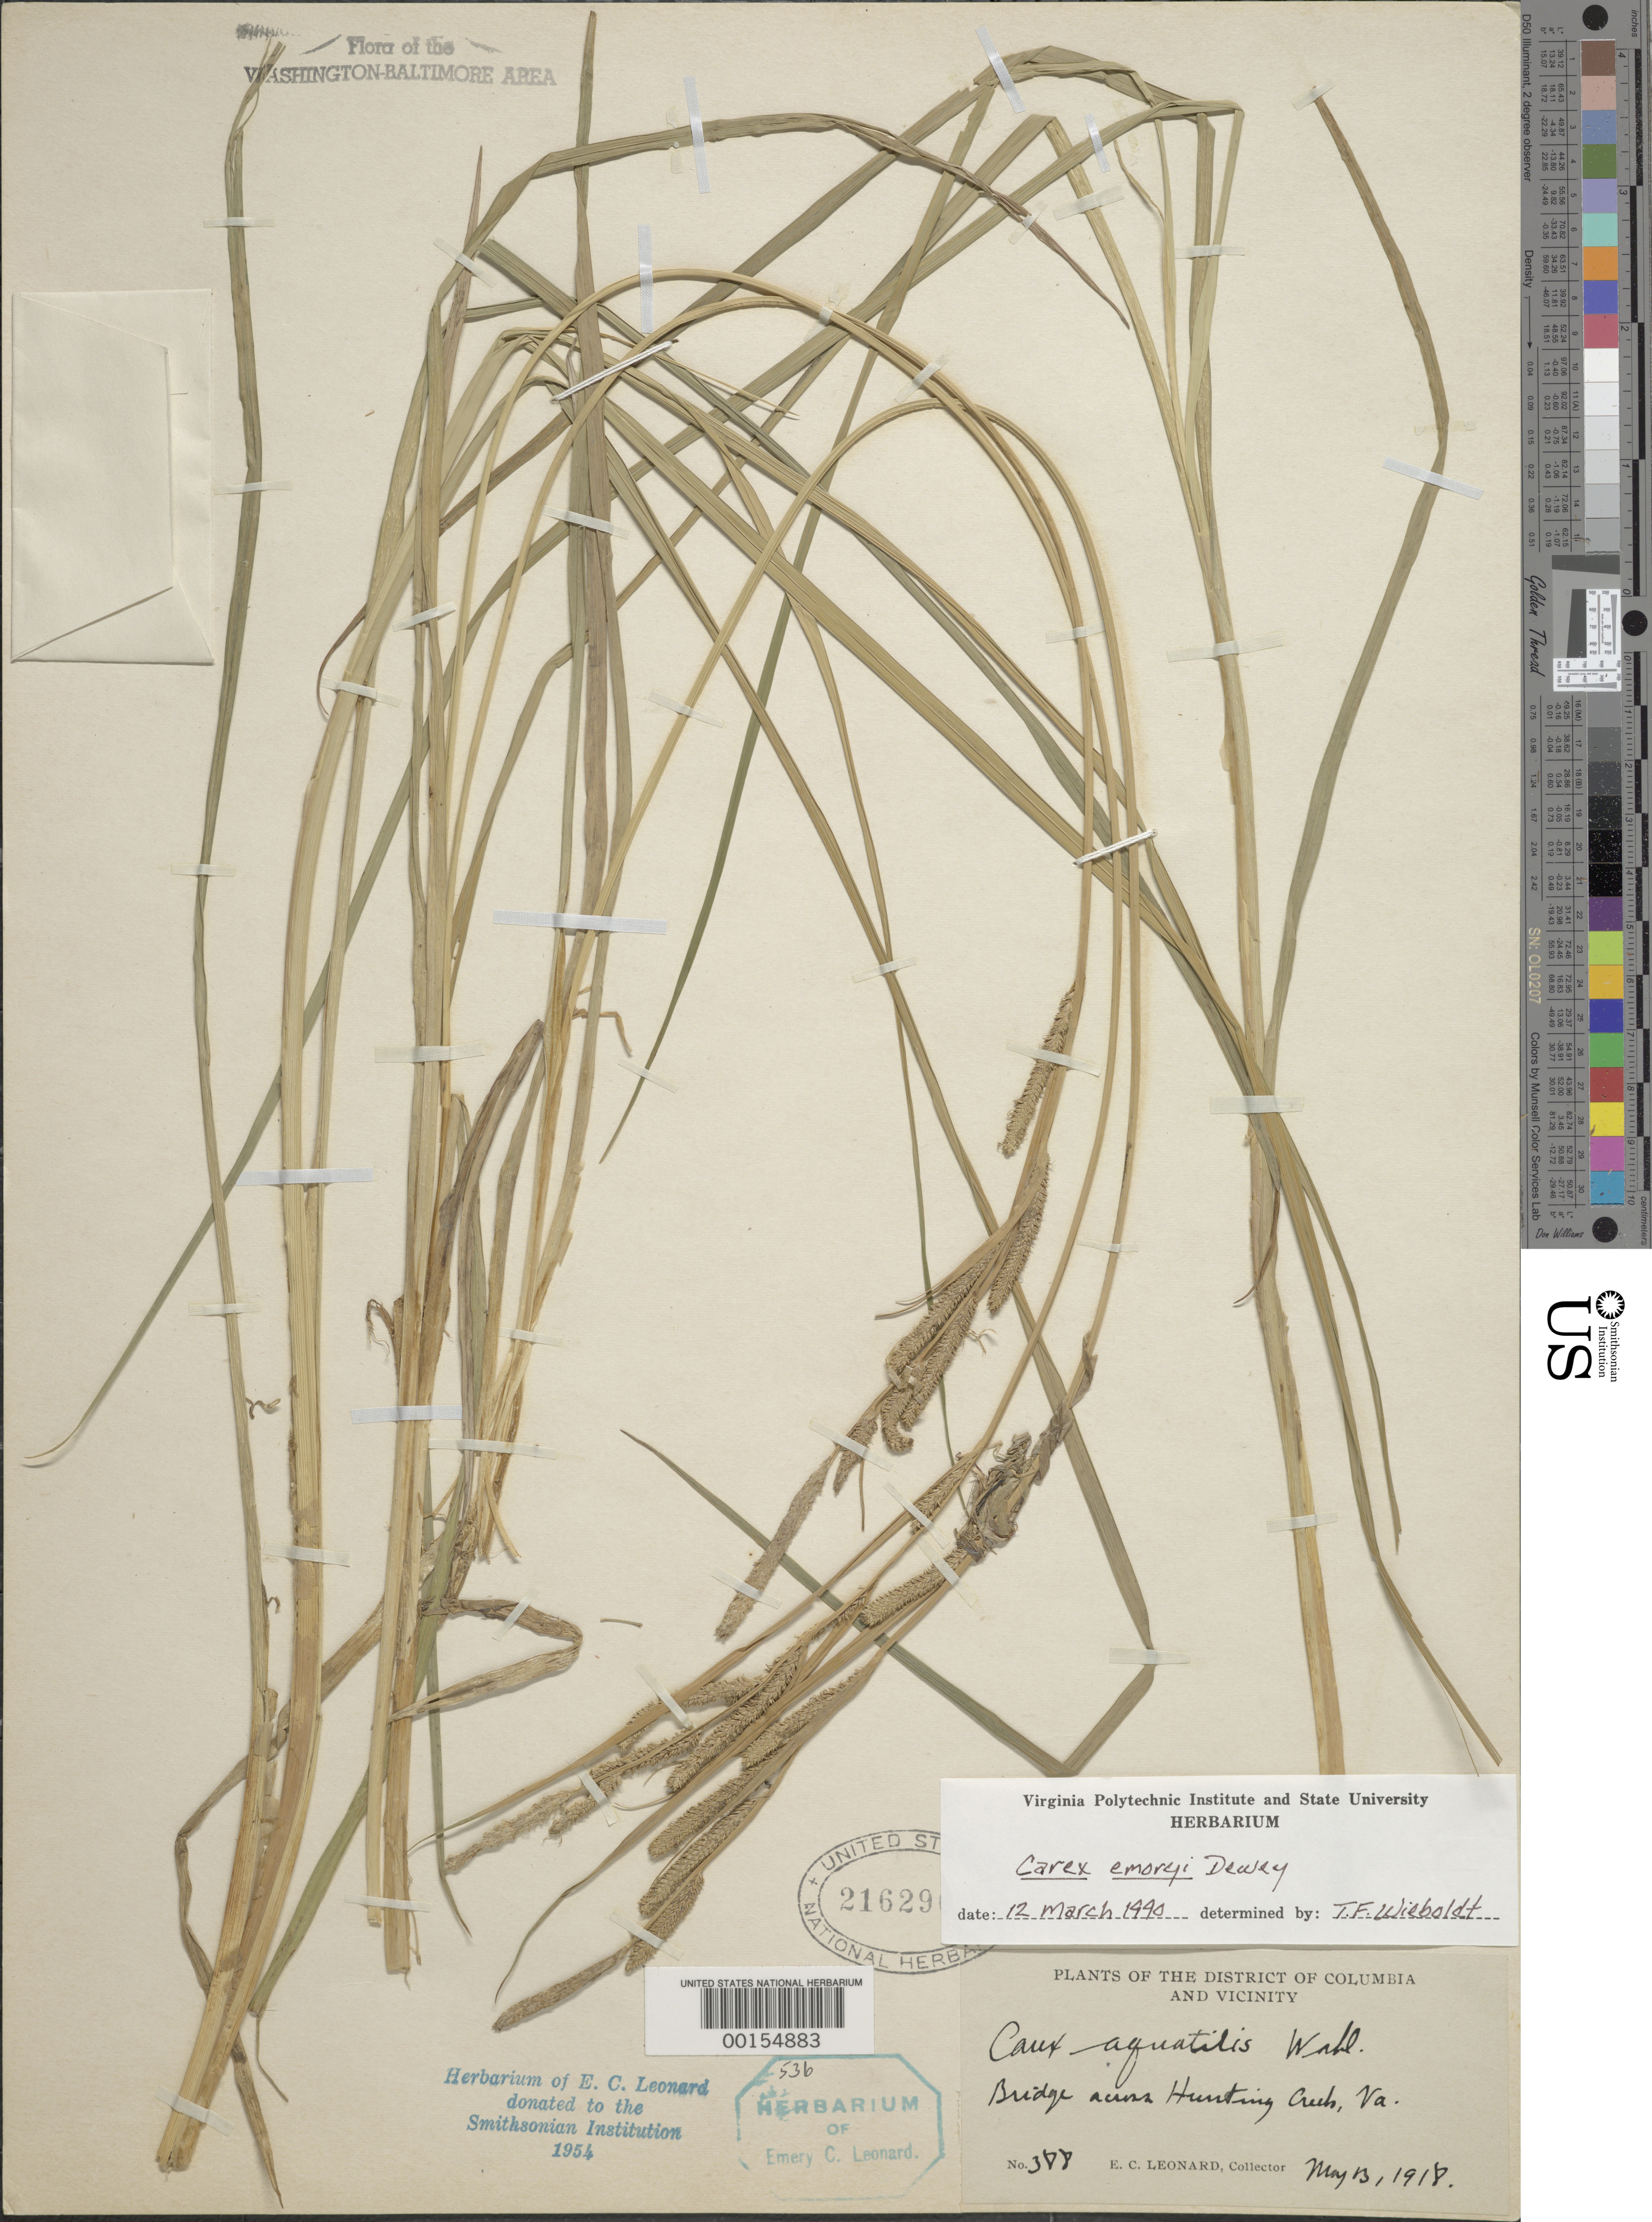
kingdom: Plantae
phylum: Tracheophyta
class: Liliopsida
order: Poales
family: Cyperaceae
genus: Carex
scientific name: Carex emoryi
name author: Dewey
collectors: E. C. Leonard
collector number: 388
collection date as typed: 13 May 1918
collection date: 1918-05-13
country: United States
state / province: Virginia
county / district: Fairfax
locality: Bridge across Hunting Creek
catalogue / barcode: US 2162969